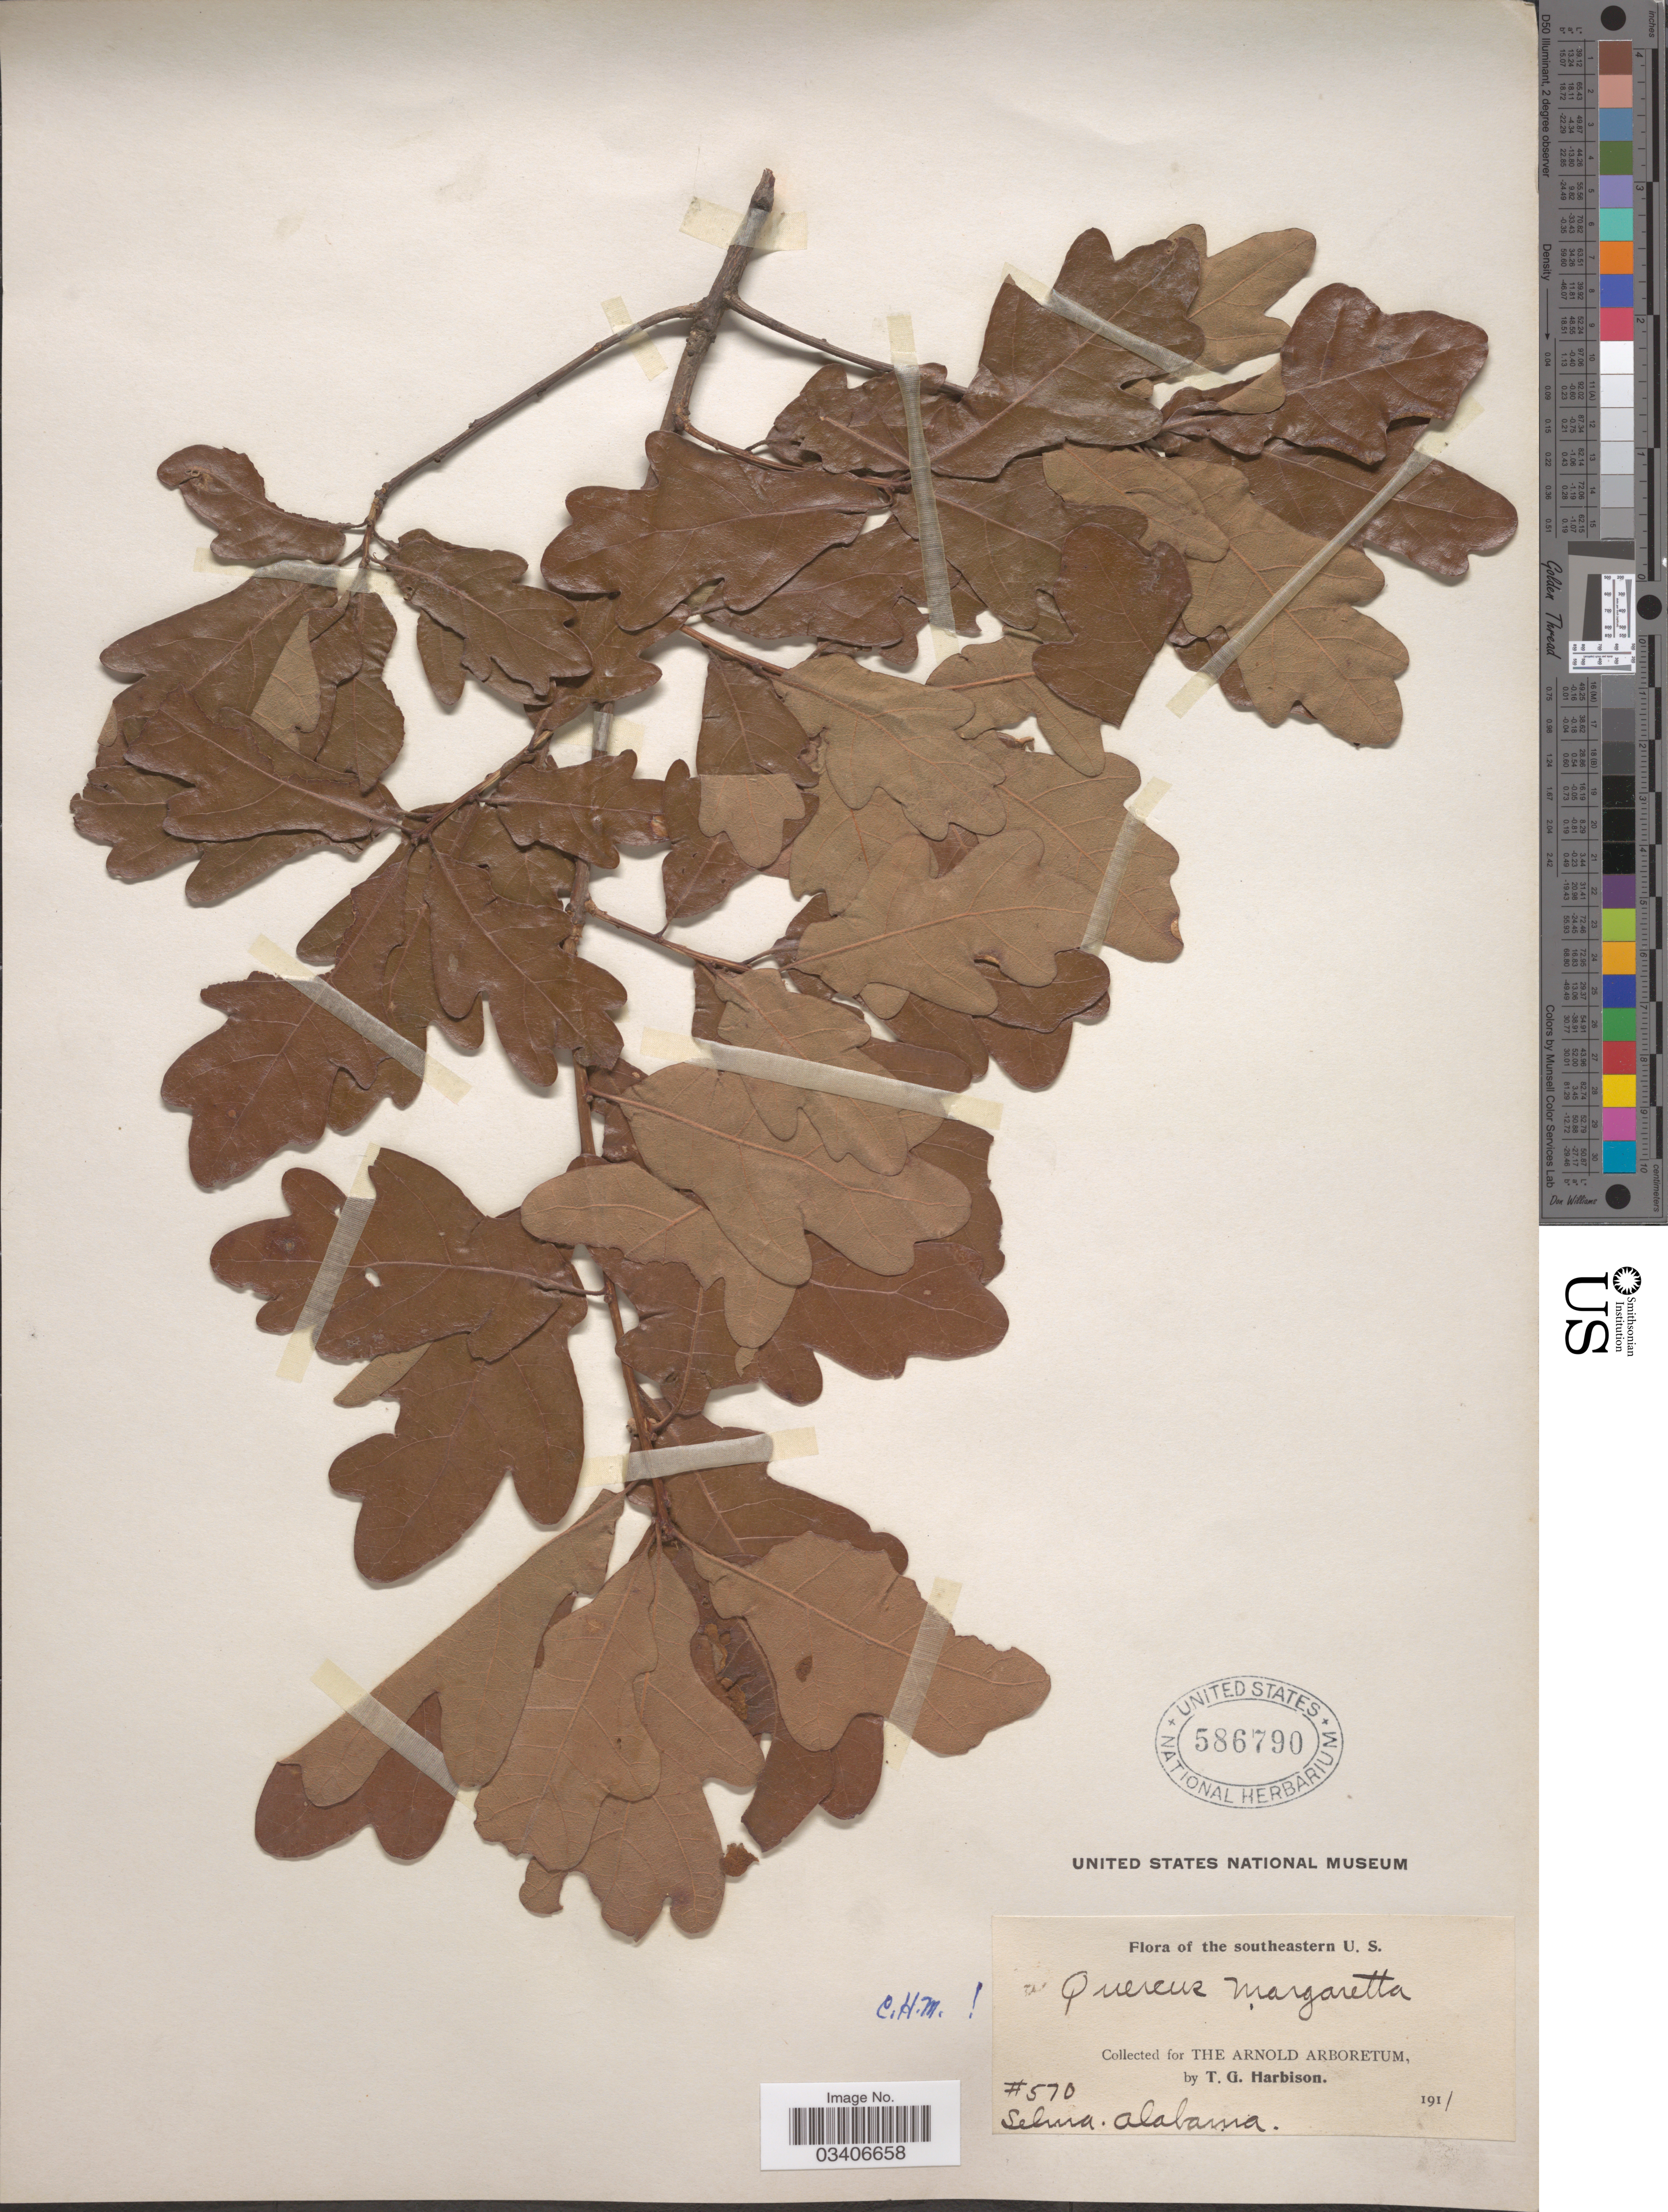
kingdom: Plantae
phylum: Tracheophyta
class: Magnoliopsida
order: Fagales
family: Fagaceae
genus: Quercus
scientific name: Quercus margarettae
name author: Ashe ex Small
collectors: T. Harbison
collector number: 570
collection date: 1911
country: United States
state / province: Alabama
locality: The southeastern U.S. Selma.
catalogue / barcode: US 586790